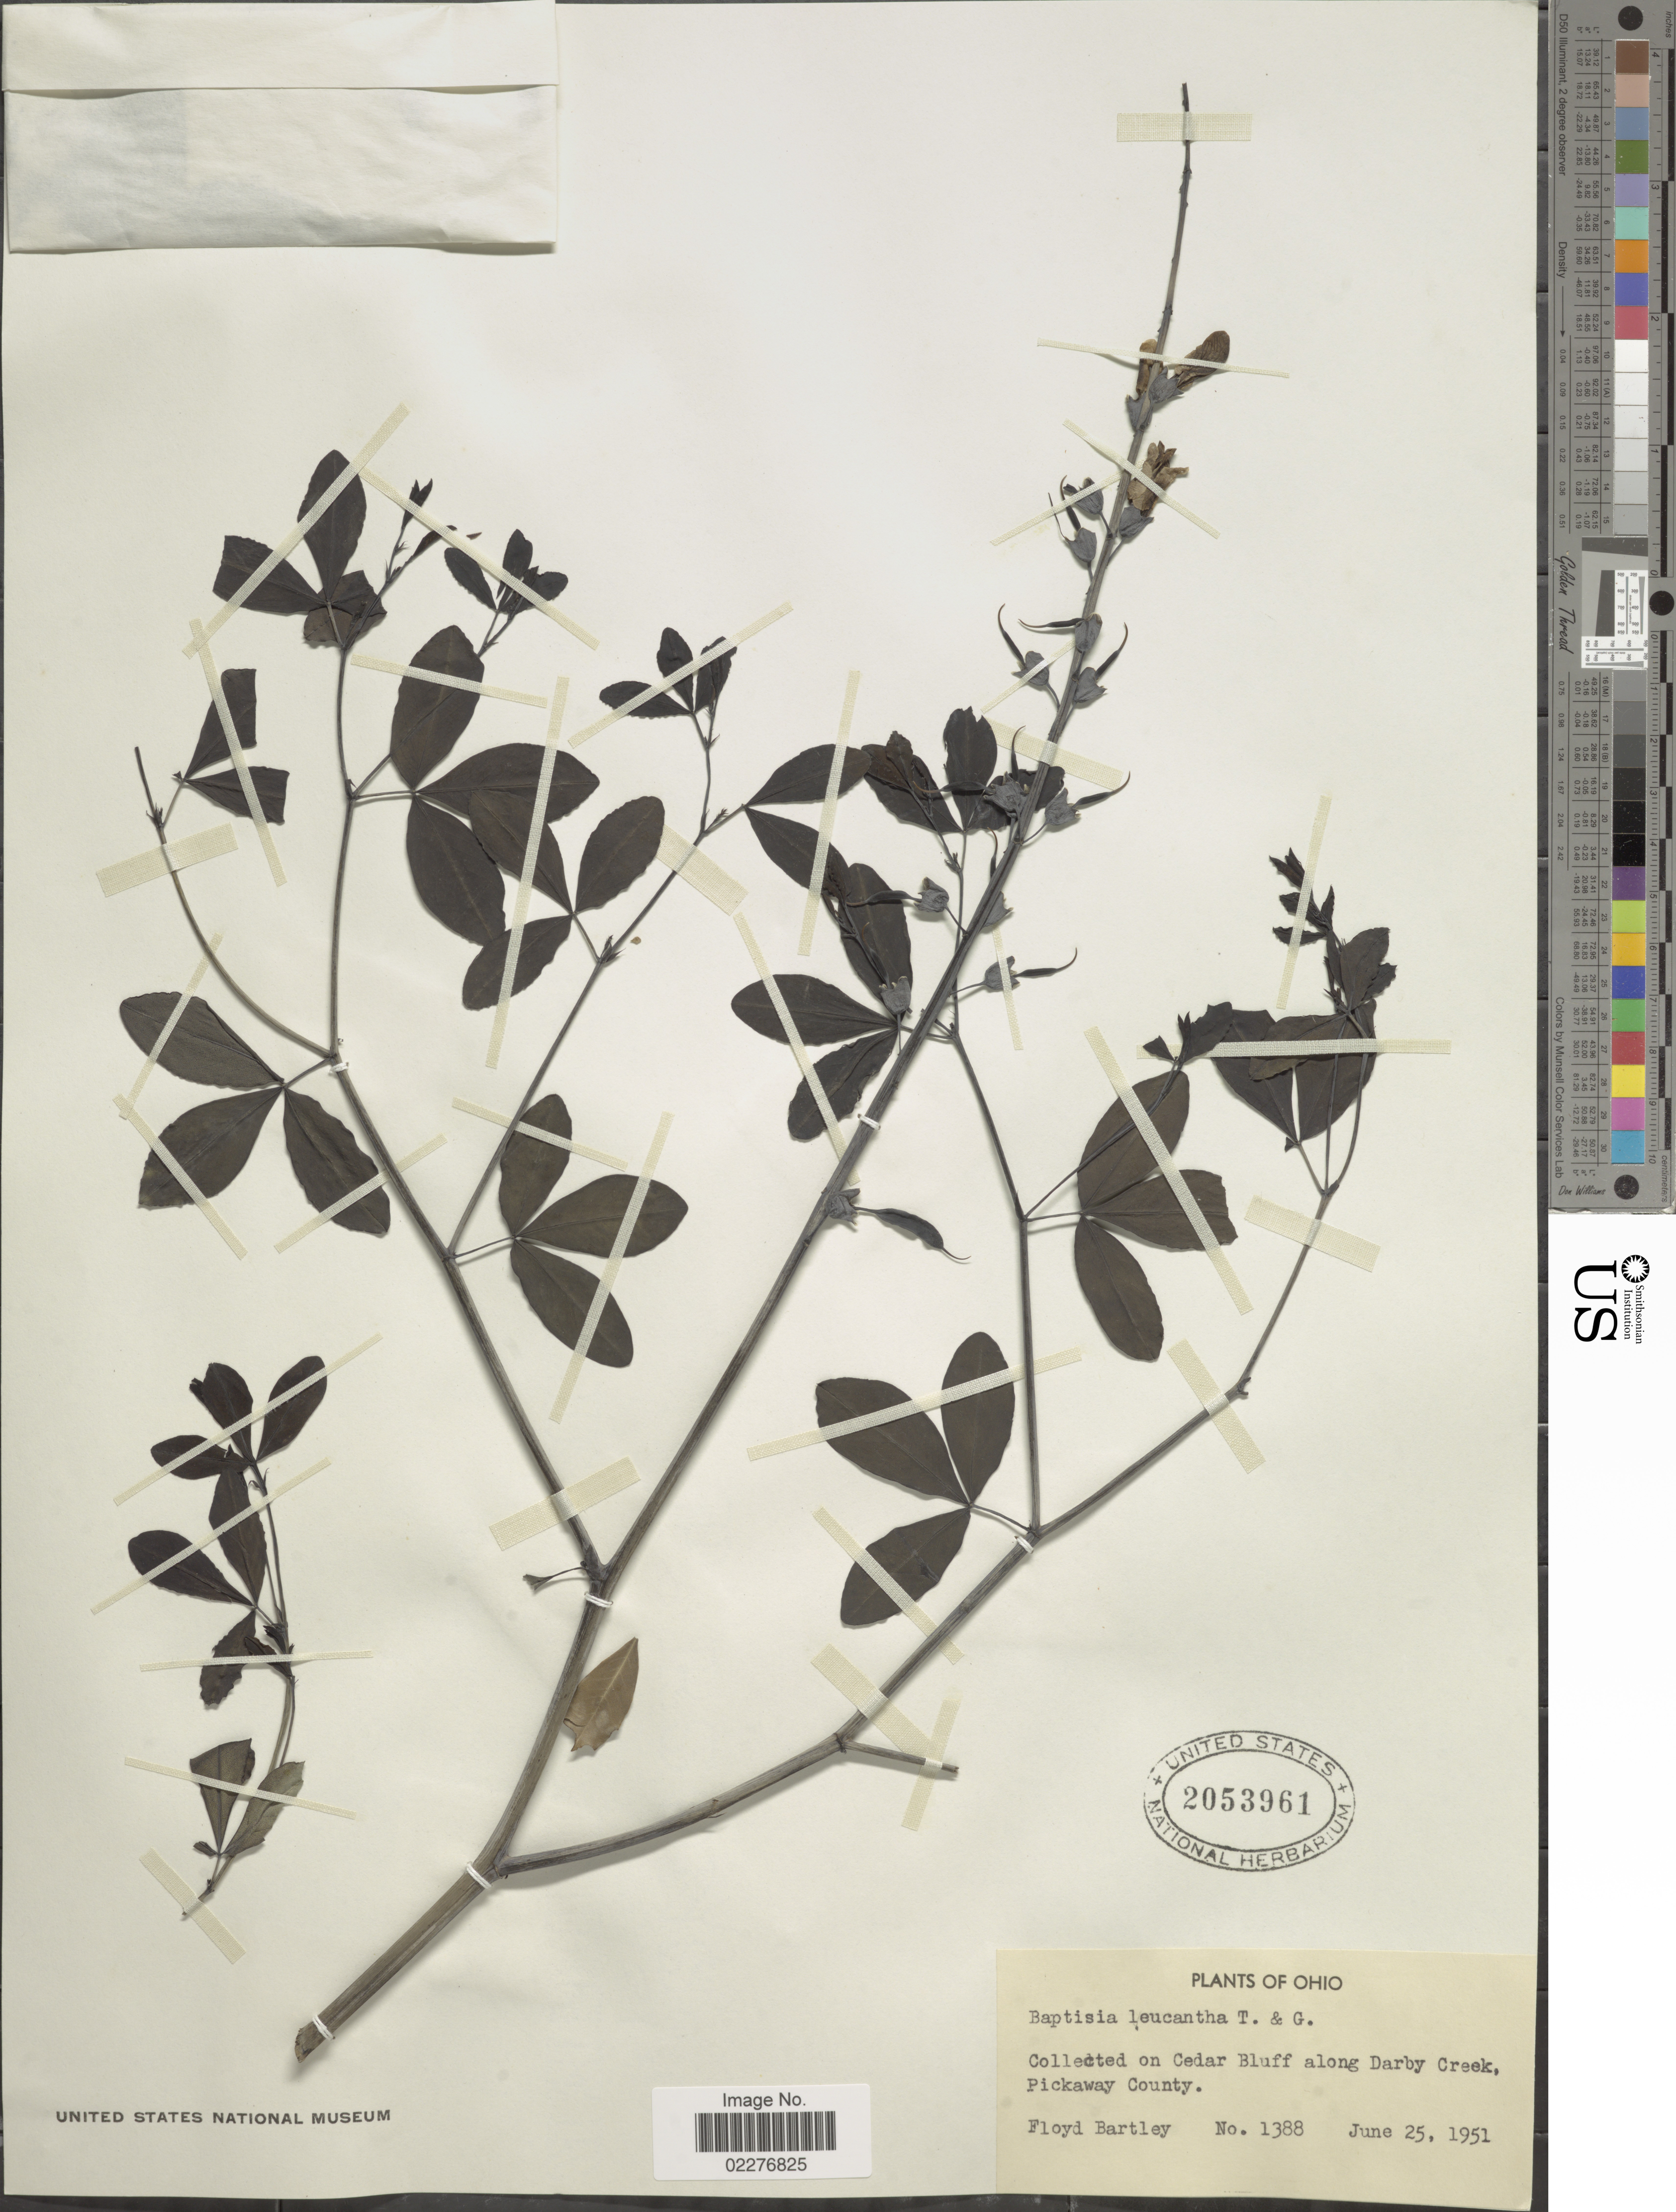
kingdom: Plantae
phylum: Tracheophyta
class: Magnoliopsida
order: Fabales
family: Fabaceae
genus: Baptisia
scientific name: Baptisia leucantha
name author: Torr. & A. Gray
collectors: F. Bartley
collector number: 1388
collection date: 1951-06-25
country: United States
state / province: Ohio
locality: On Cedar Bluff along Darby Creek, Pickaway county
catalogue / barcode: US 2053961